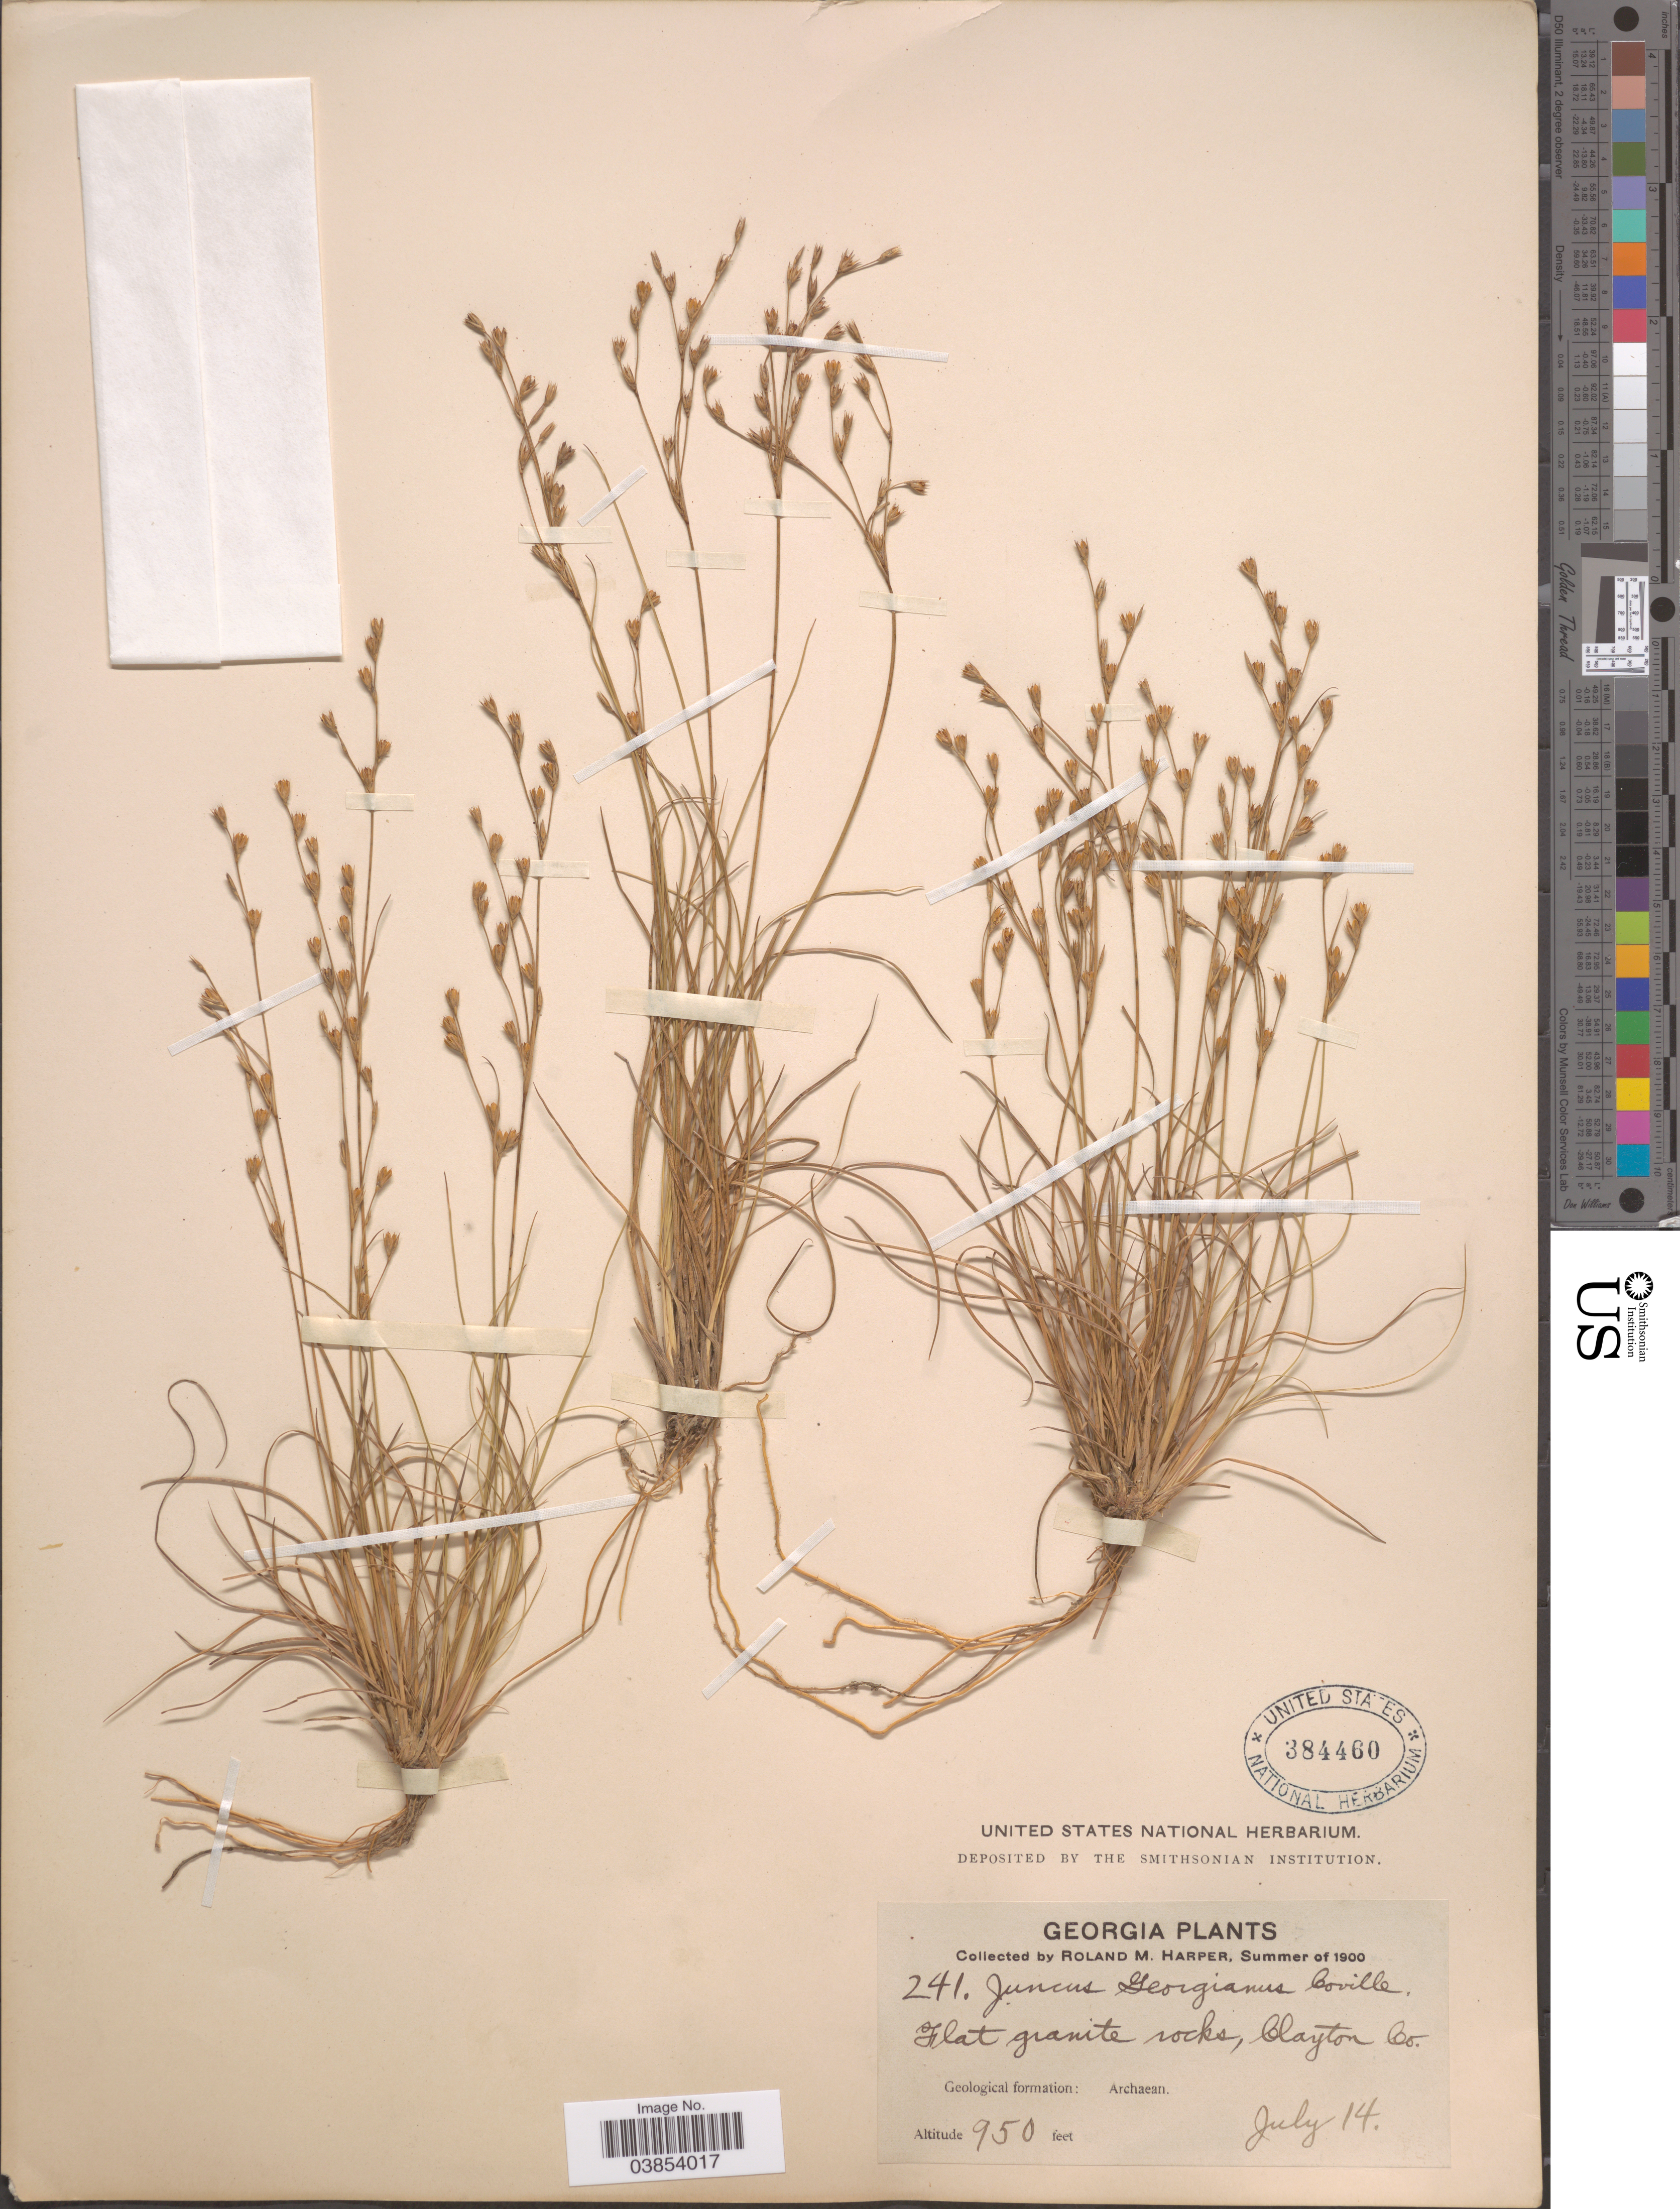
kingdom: Plantae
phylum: Tracheophyta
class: Liliopsida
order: Poales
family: Juncaceae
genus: Juncus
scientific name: Juncus georgianus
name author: Coville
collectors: R. M. Harper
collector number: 241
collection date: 1900-07-14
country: United States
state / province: Georgia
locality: Flat granite rocks, Clayton Co. Archaean.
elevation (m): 290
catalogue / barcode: US 384460